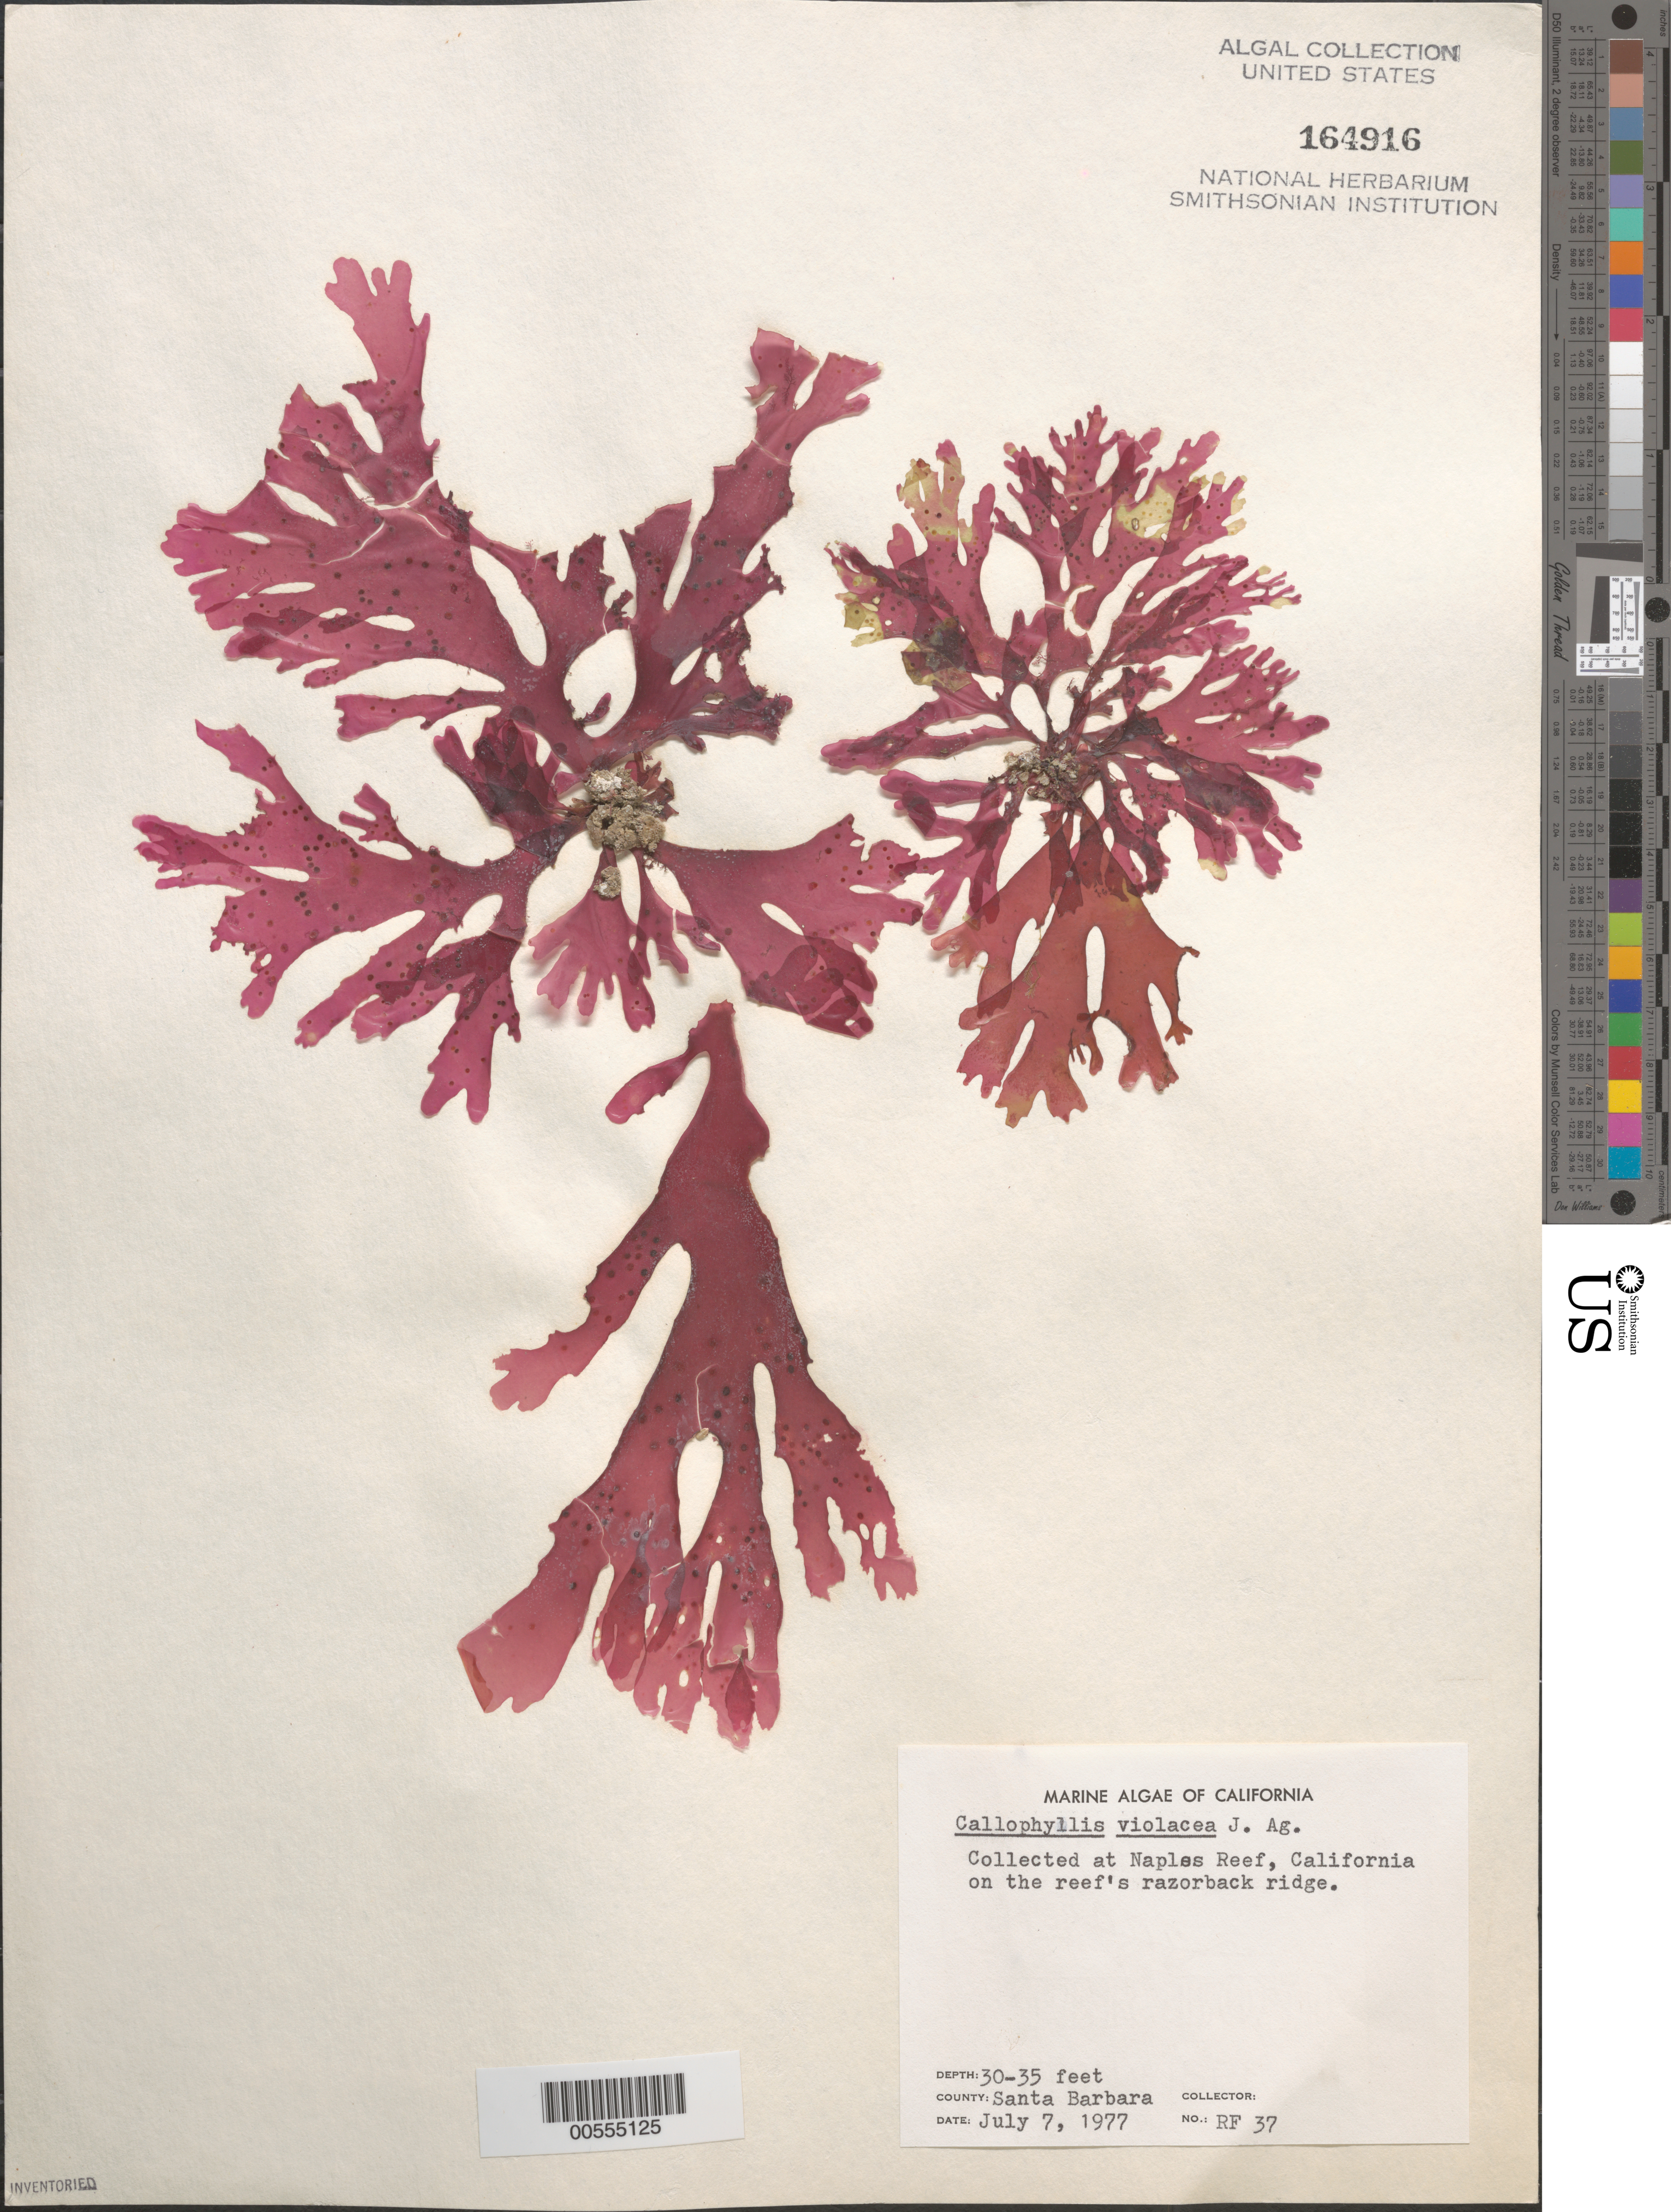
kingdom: Plantae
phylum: Rhodophyta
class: Florideophyceae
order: Gigartinales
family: Kallymeniaceae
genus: Callophyllis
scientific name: Callophyllis violacea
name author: J. Agardh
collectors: R. Fetter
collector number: RF 37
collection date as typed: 07 Jul 1977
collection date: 1977-07-07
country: United States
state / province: California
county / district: Santa Barbara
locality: Naples Reef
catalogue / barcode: US 164916